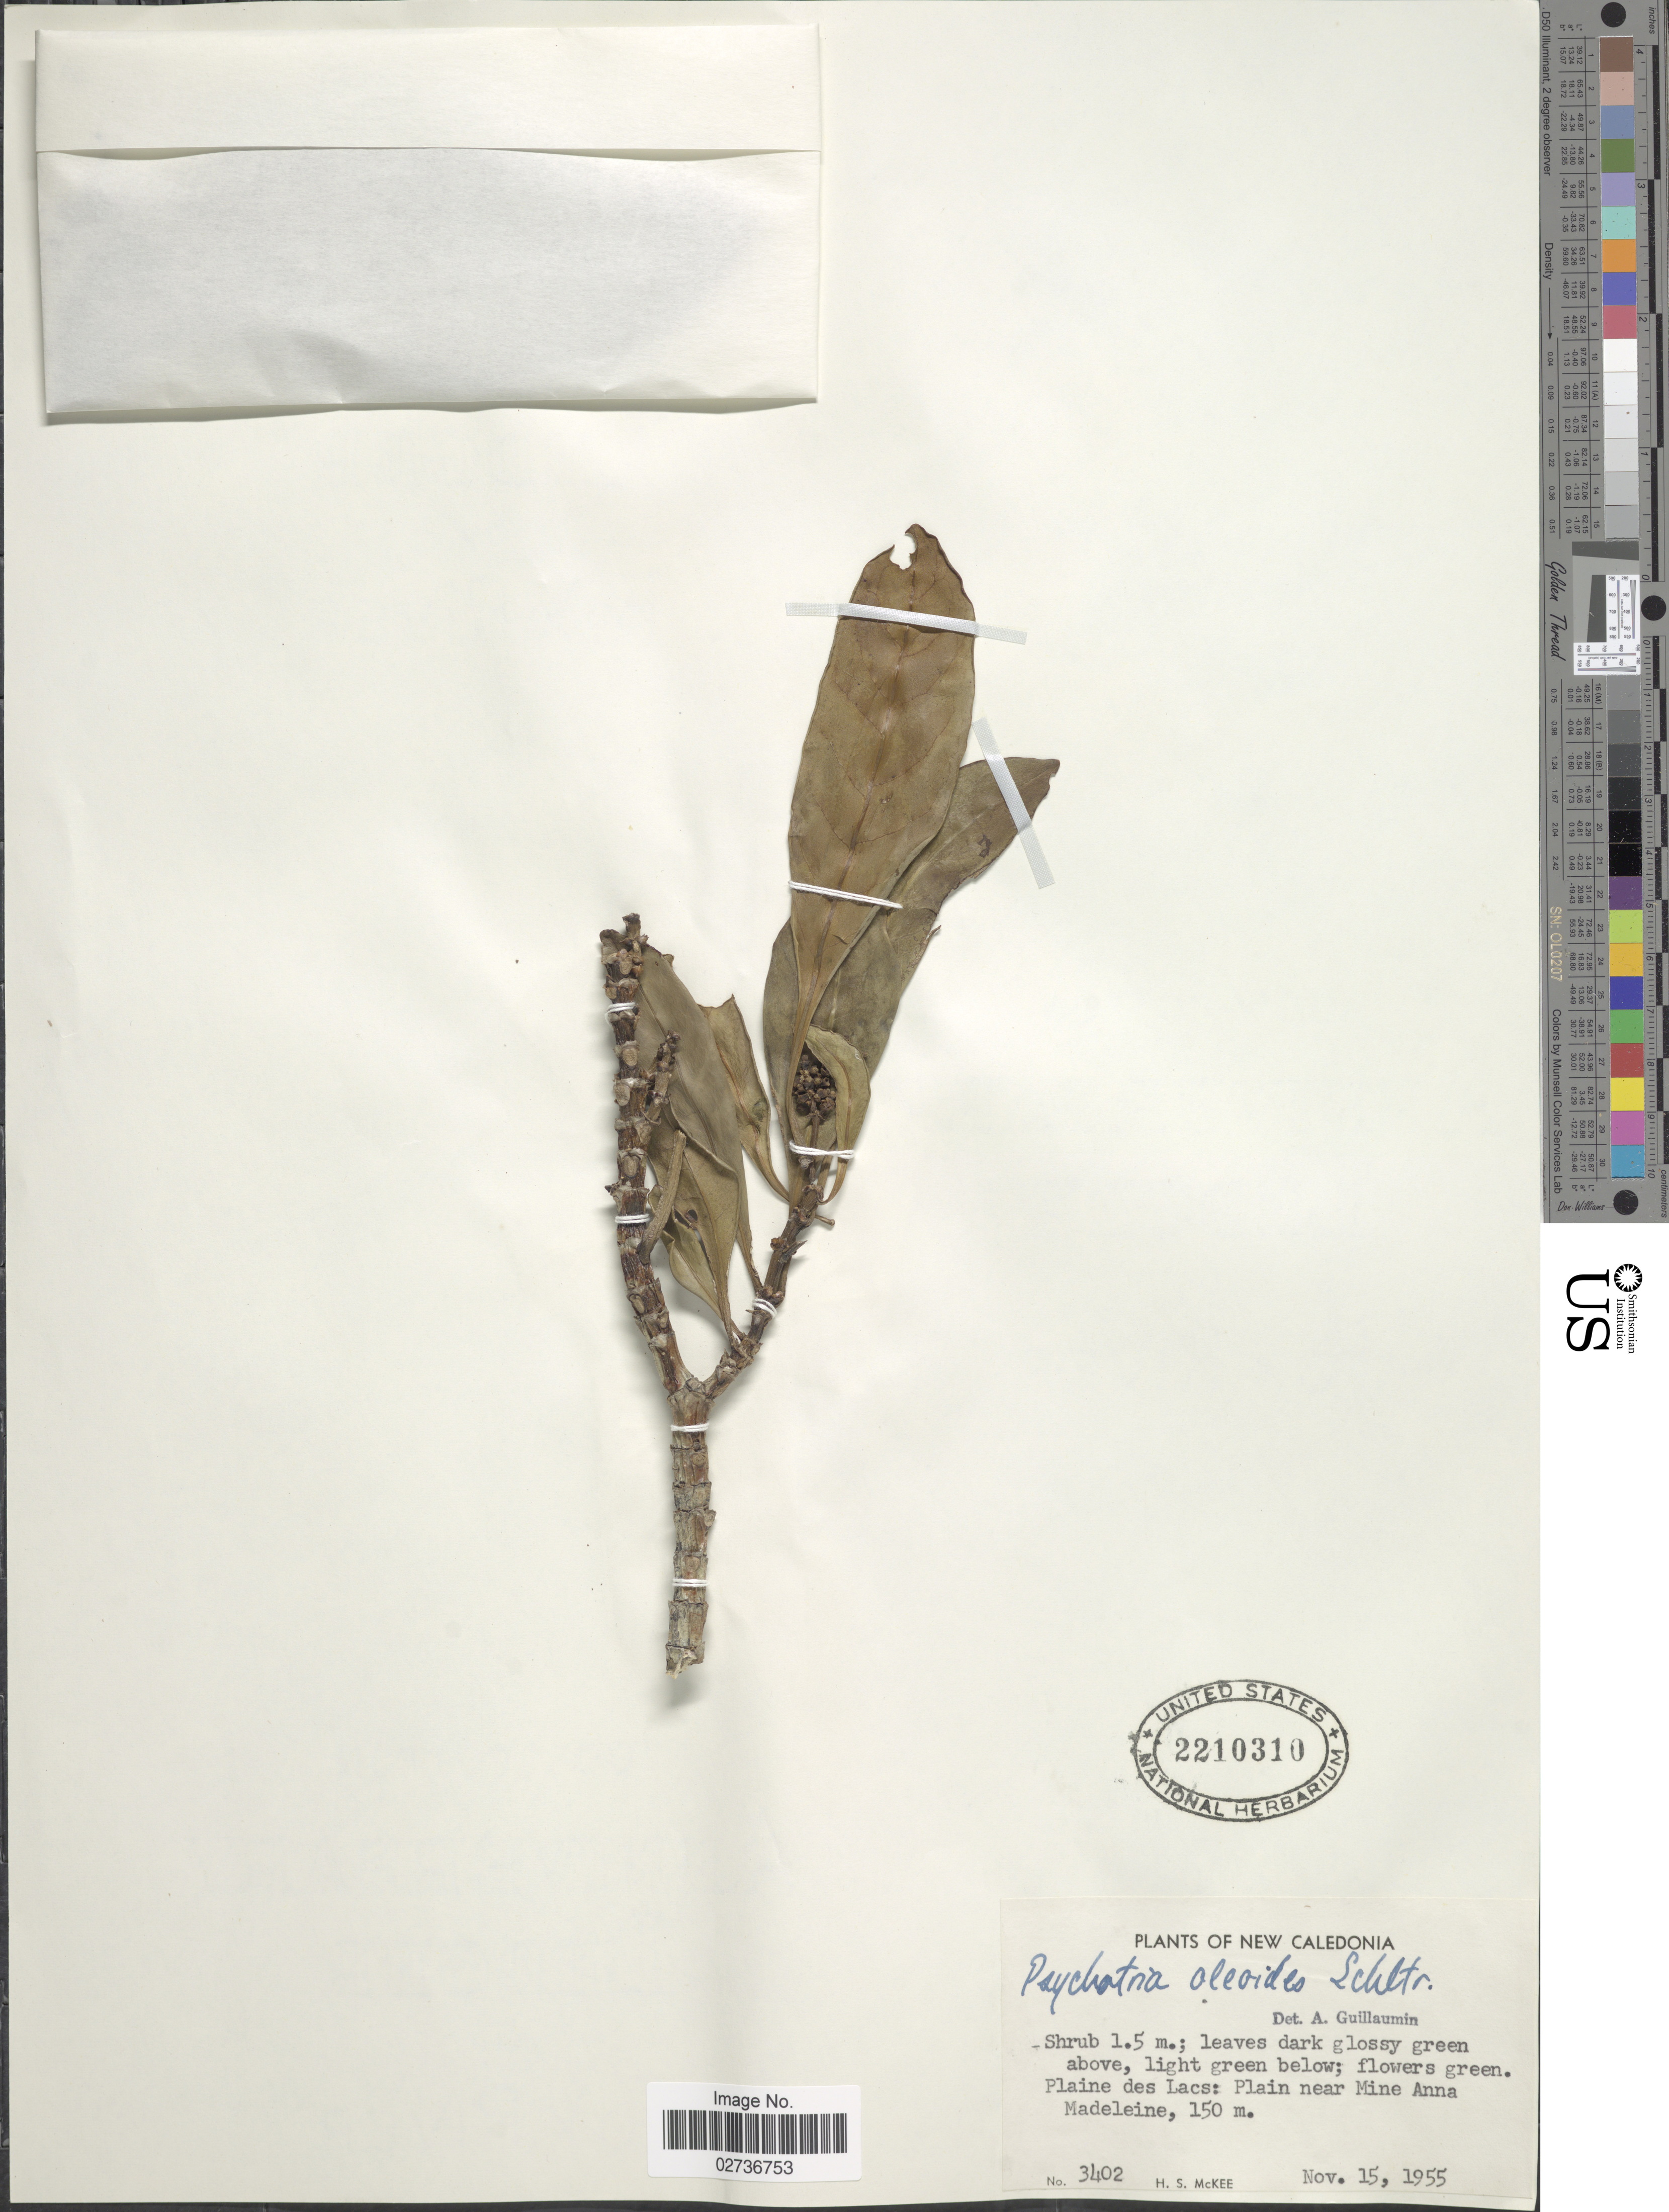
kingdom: Plantae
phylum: Tracheophyta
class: Magnoliopsida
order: Gentianales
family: Rubiaceae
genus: Psychotria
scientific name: Psychotria oleoides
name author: (Baill.) Schltr.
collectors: H. S. McKee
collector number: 3402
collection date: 1955-11-15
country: New Caledonia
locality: Plaine des Lacs: Plain near Mine Anna Madeleine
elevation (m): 150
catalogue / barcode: US 2210310